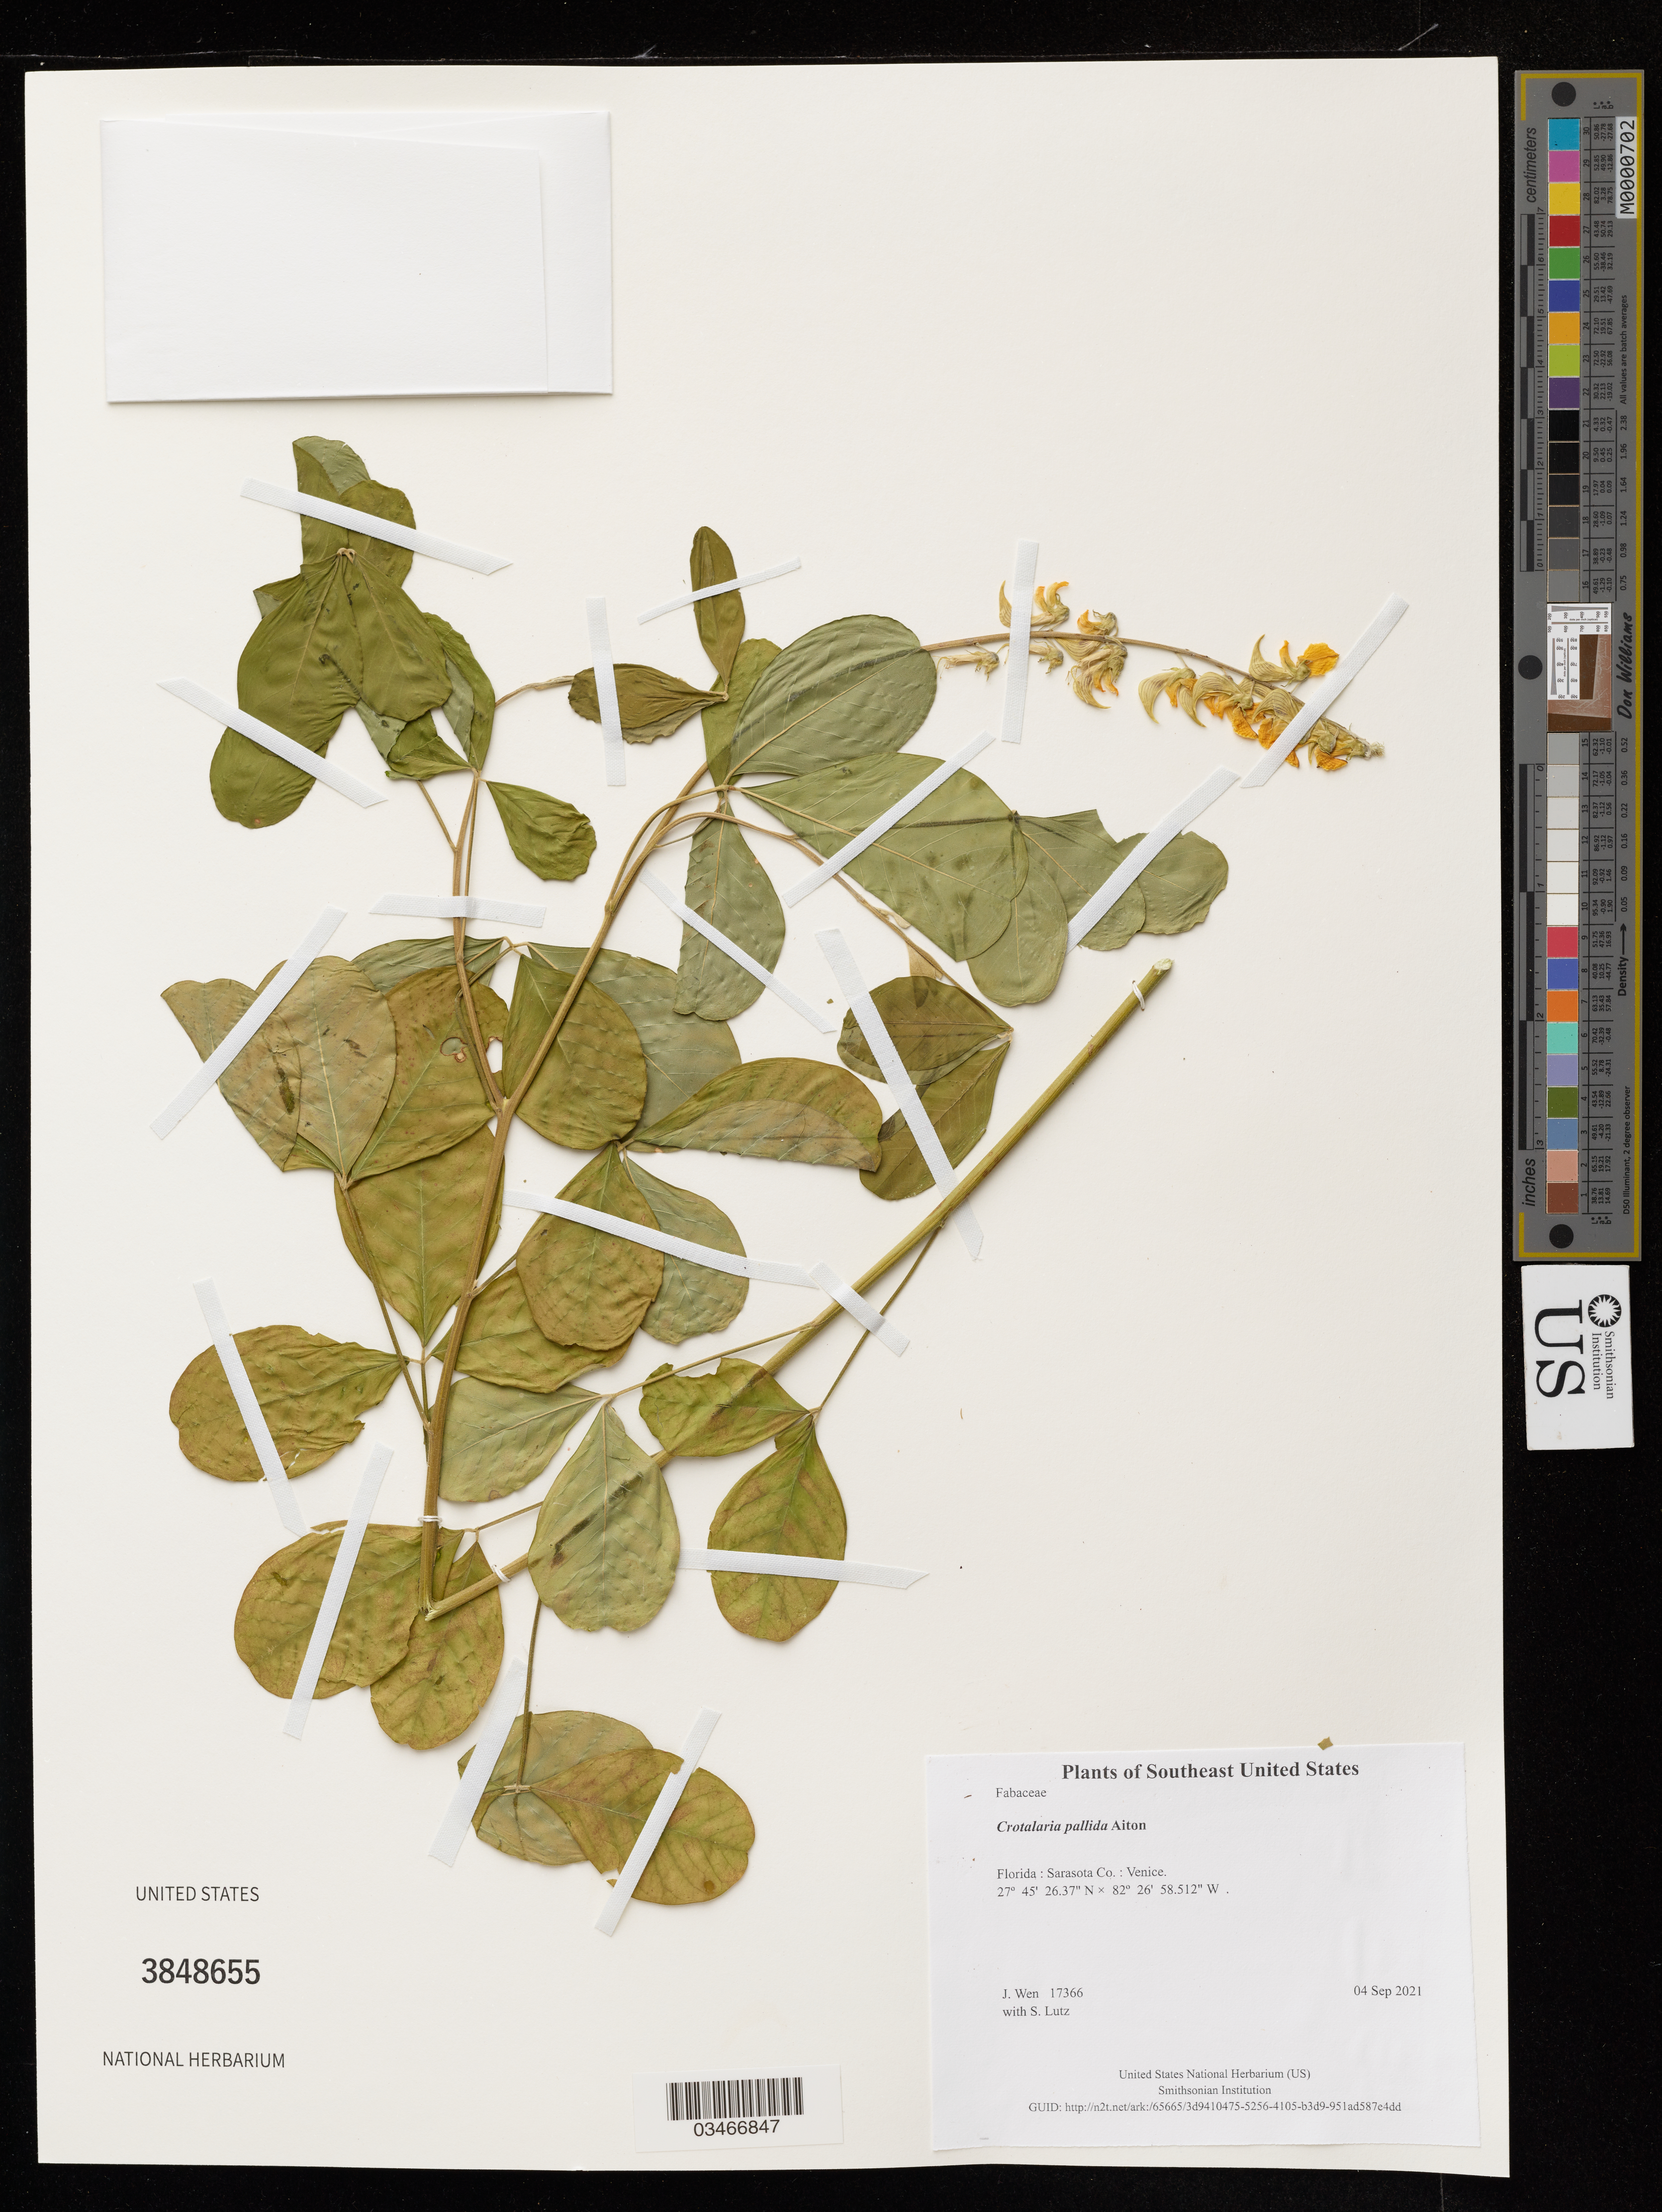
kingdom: Plantae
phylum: Tracheophyta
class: Magnoliopsida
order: Fabales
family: Fabaceae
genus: Crotalaria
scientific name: Crotalaria pallida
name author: Aiton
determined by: Wen, Jun, (BOT), Smithsonian Institution - National Museum of Natural History (UNITED STATES)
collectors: J. Wen & S. Lutz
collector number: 17366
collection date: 2021-09-04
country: United States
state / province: Florida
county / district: Sarasota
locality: Venice.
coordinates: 27.757325 N, 82.4495868 W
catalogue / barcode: US 3848655